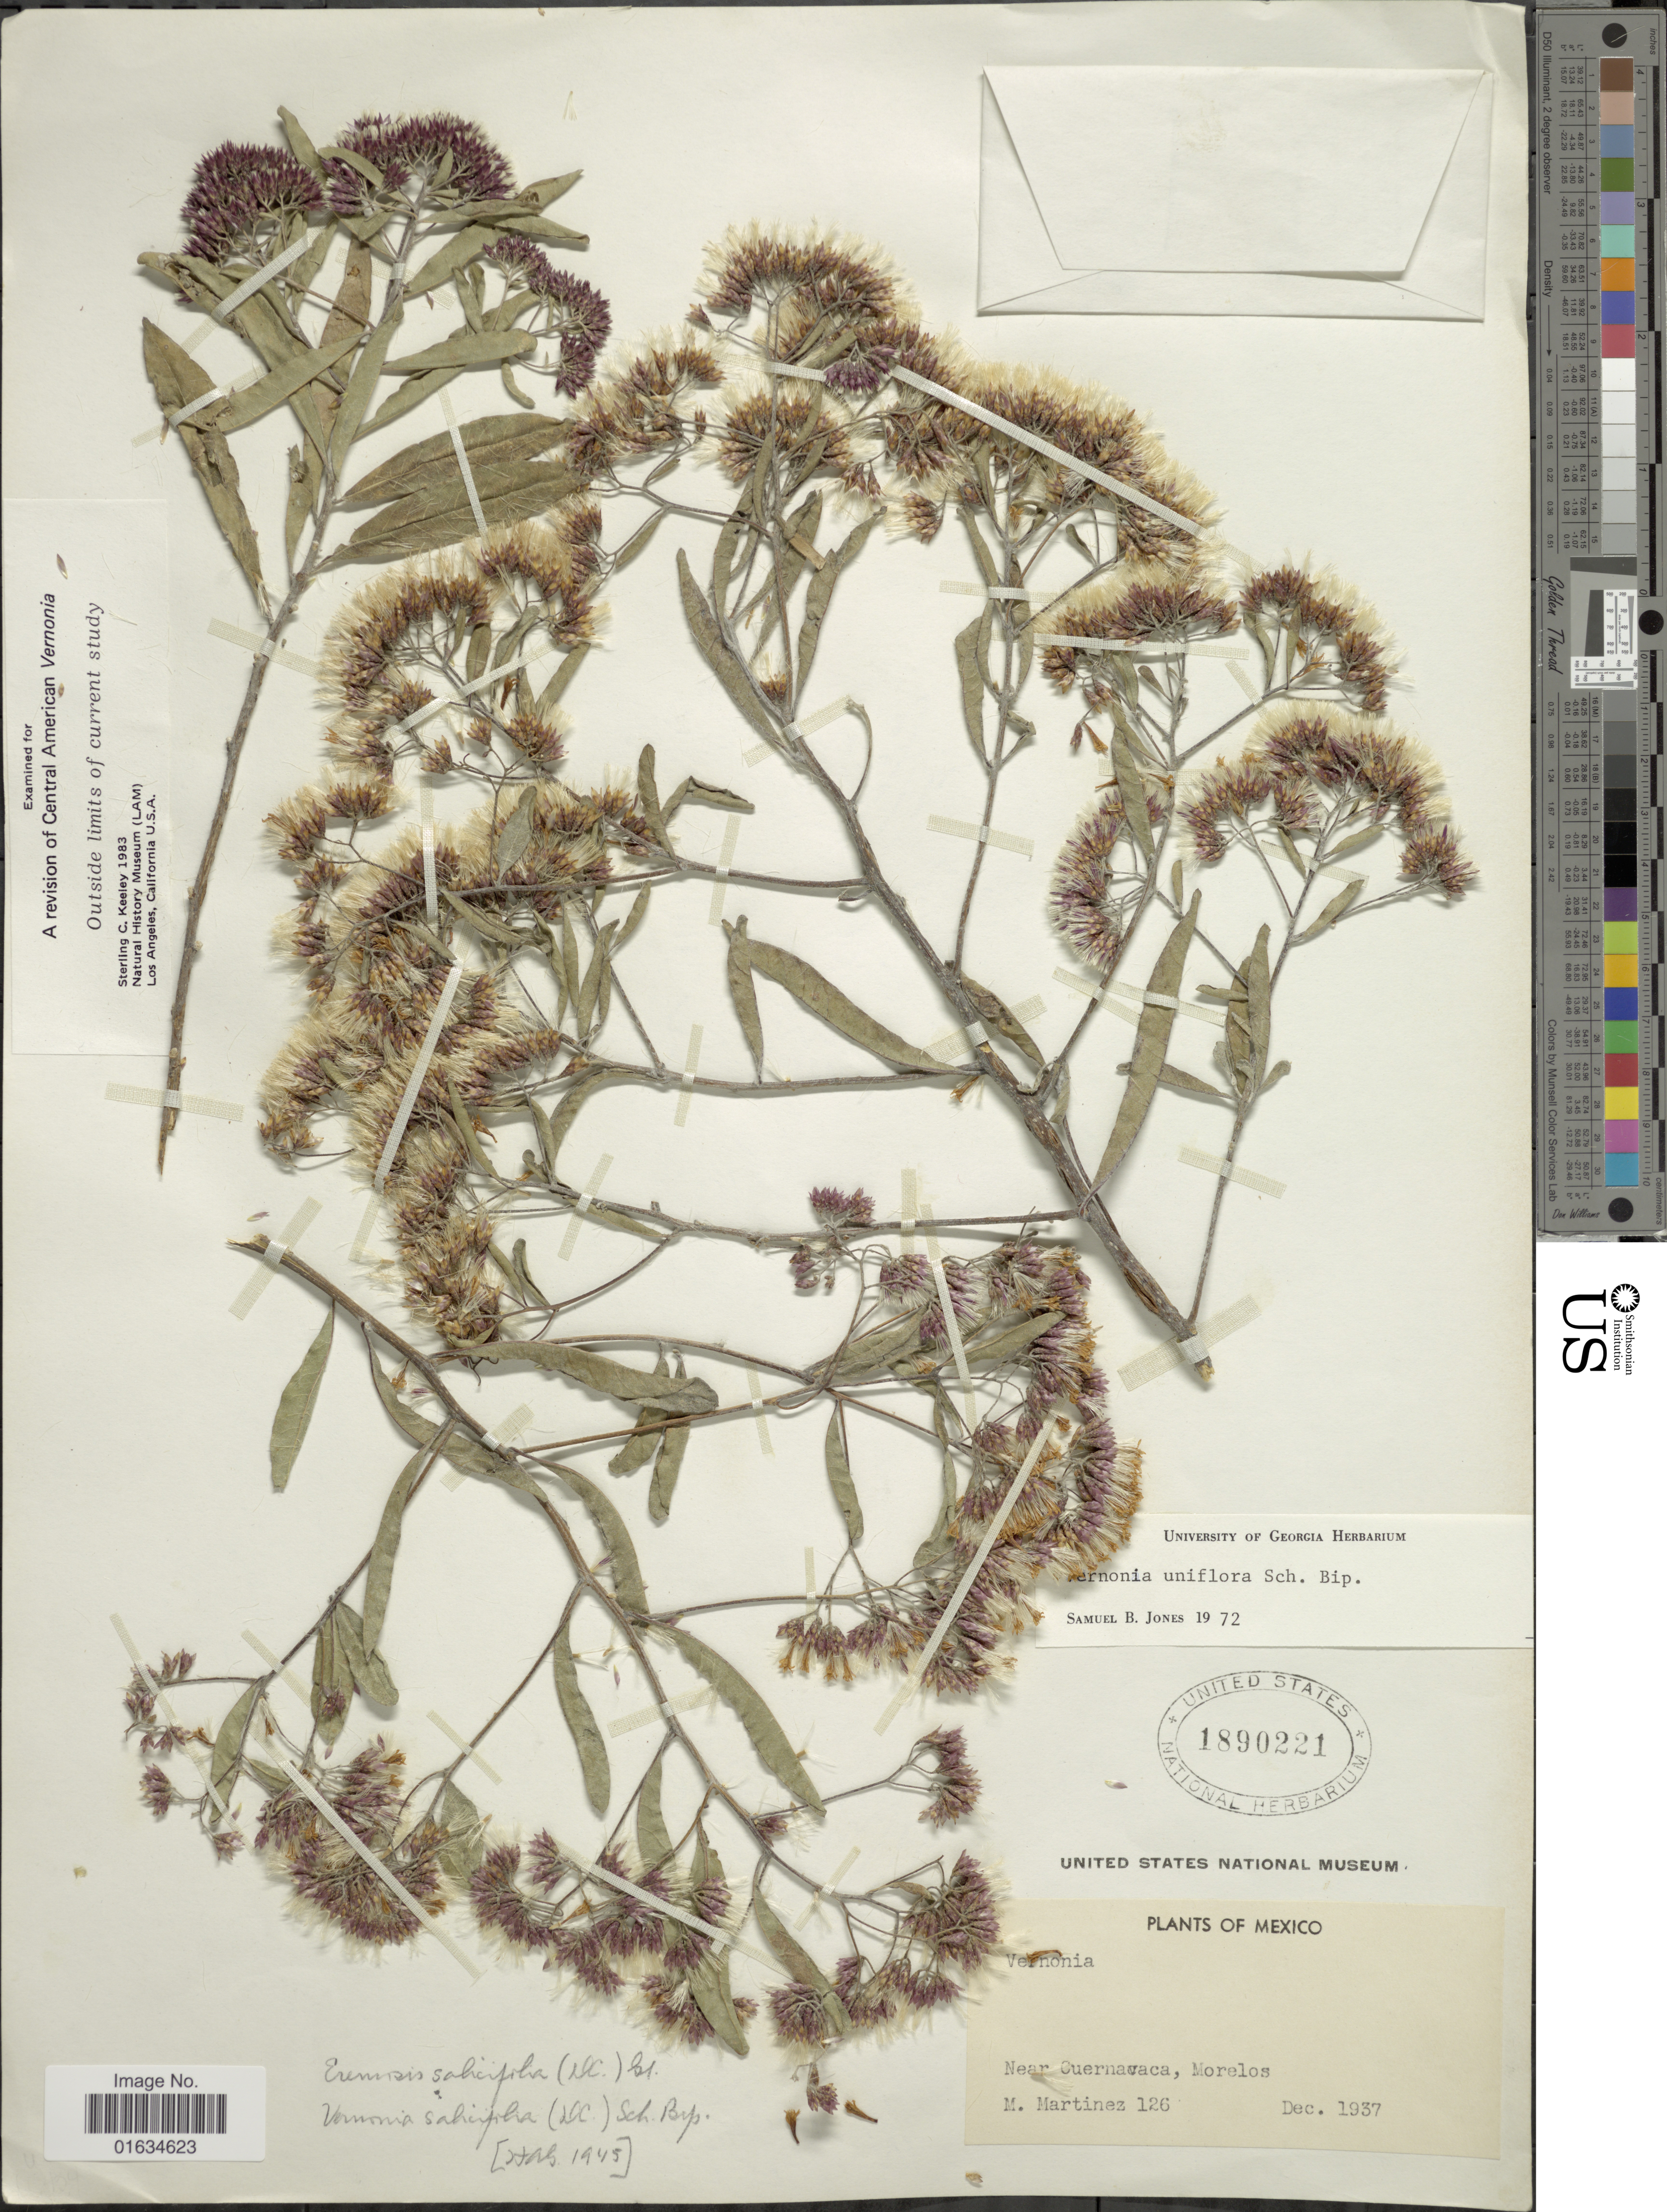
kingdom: Plantae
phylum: Tracheophyta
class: Magnoliopsida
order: Asterales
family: Asteraceae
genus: Critoniopsis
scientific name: Critoniopsis salicifolia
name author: (DC.) H. Rob.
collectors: M. Martinez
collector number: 126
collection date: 1937-12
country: Mexico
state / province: Morelos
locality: Near Cuernavaca, Morelos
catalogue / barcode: US 1890221